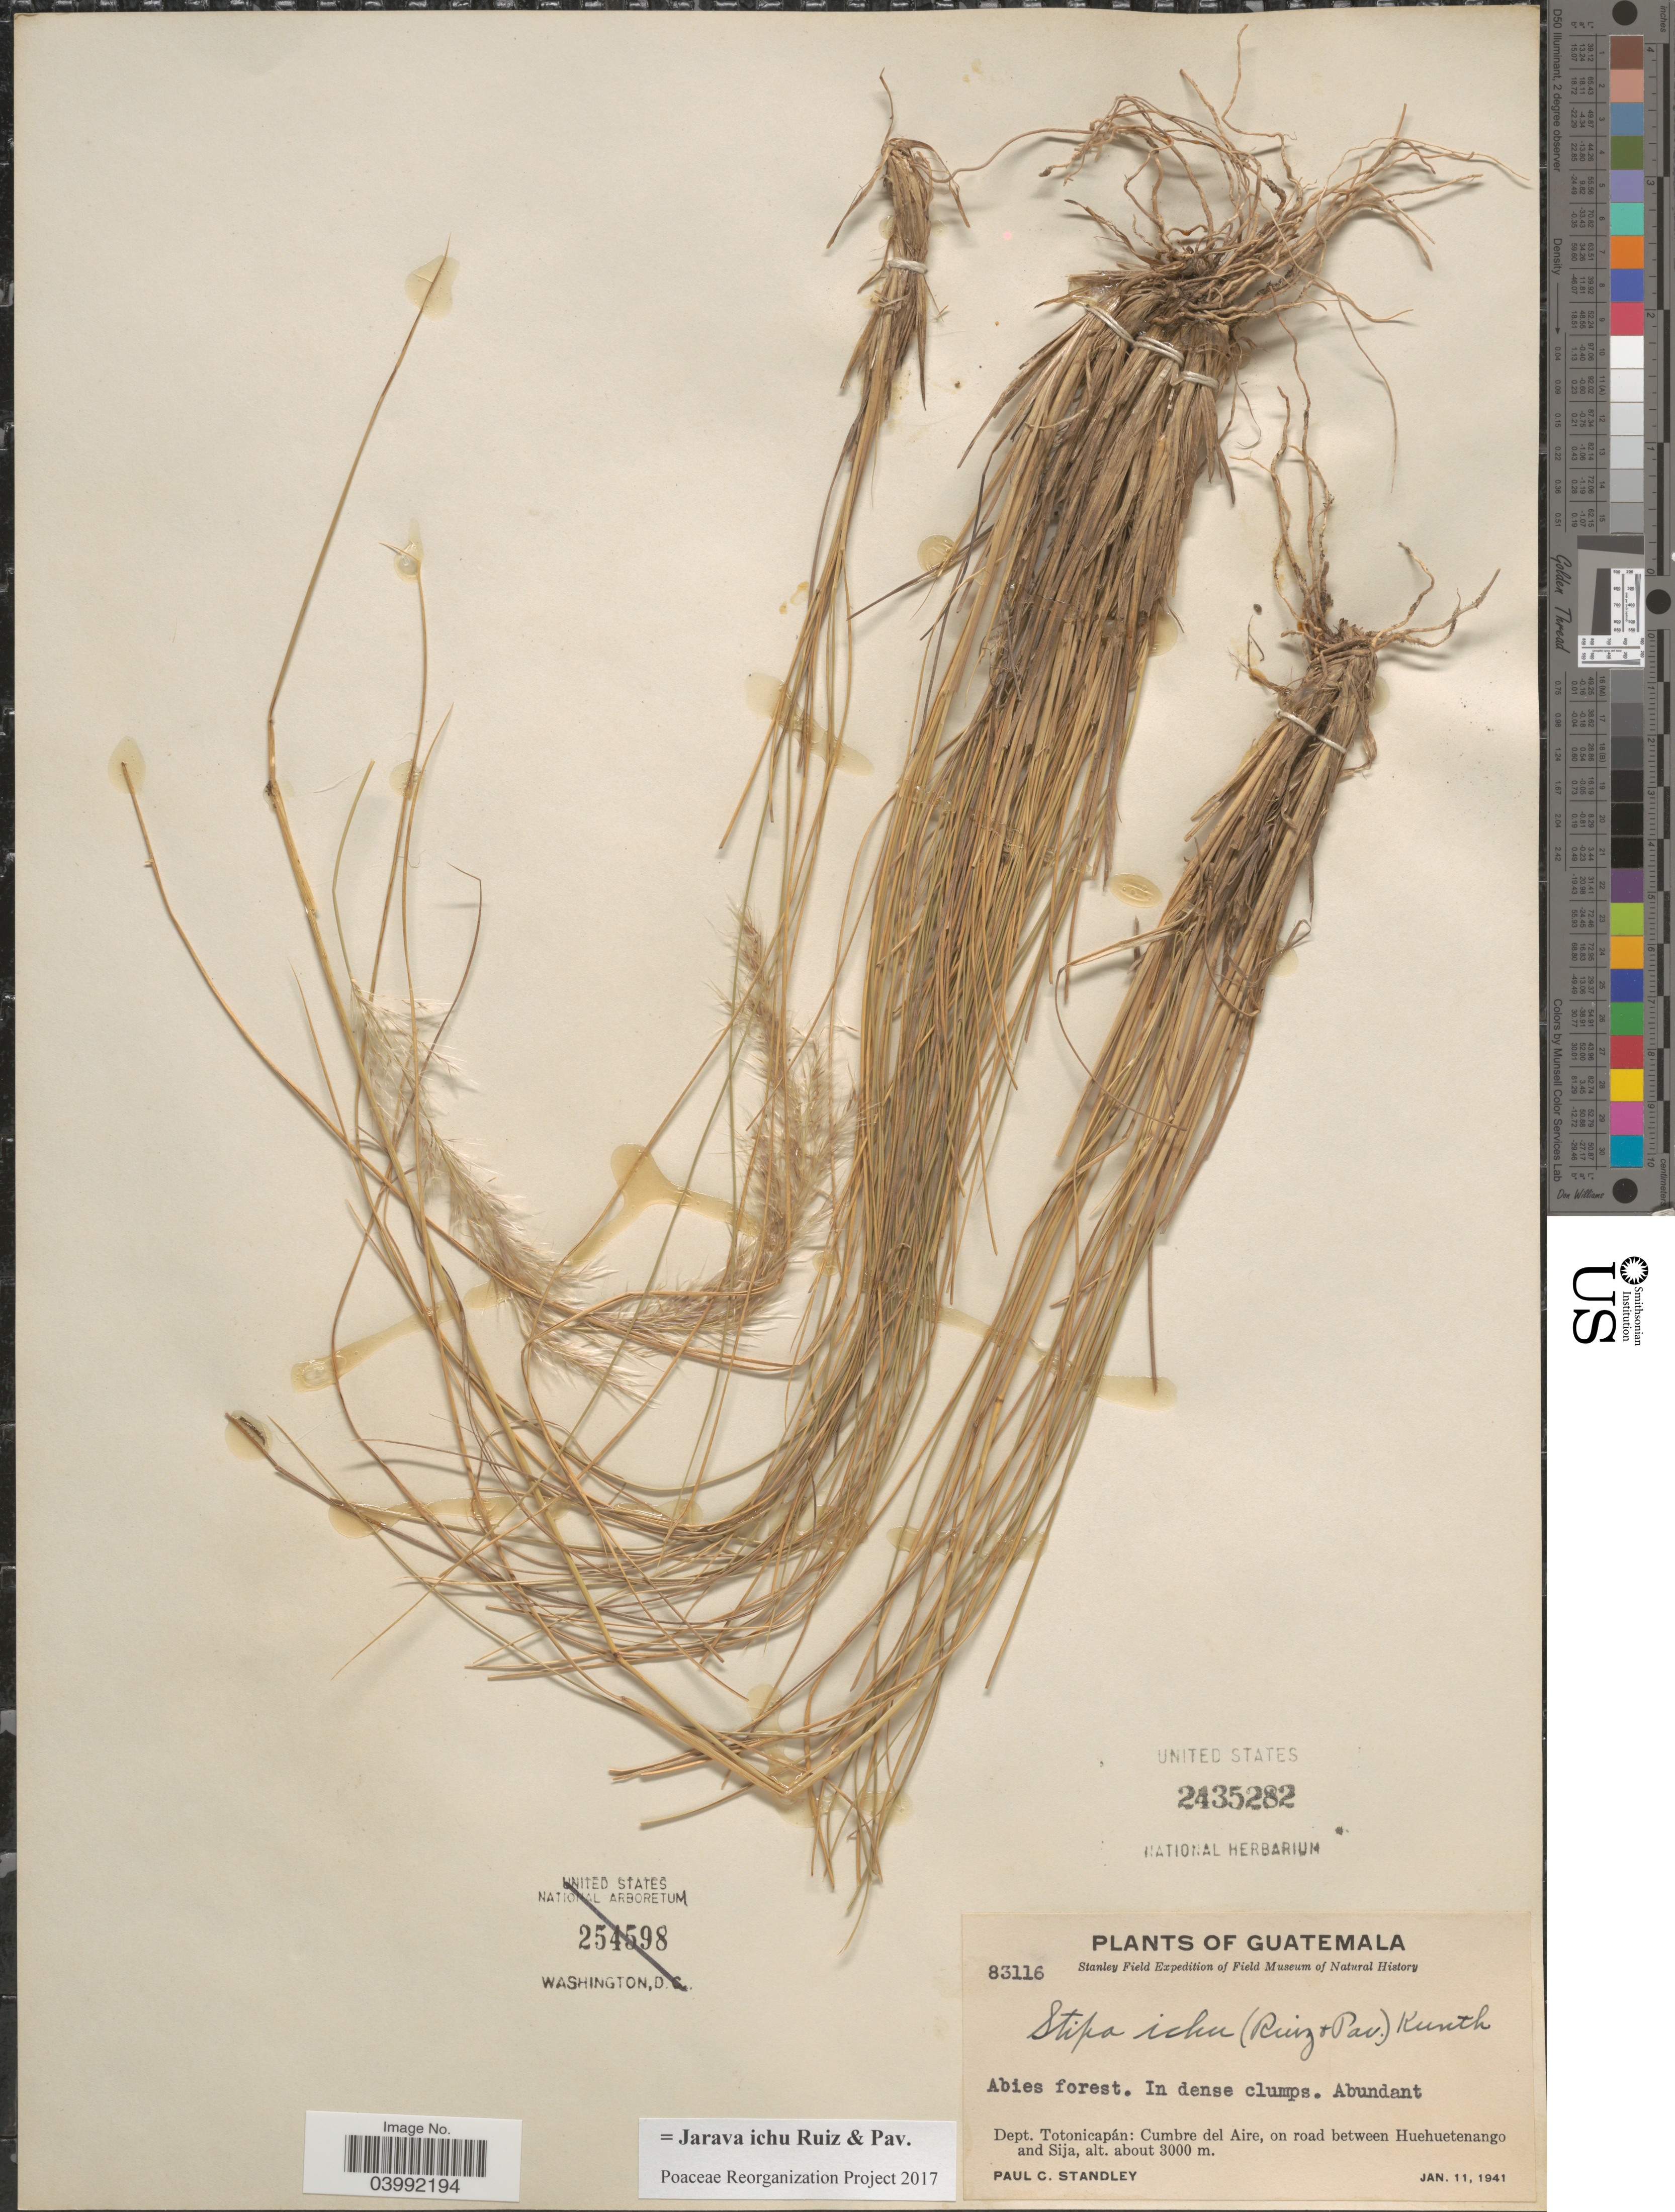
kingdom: Plantae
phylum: Tracheophyta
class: Liliopsida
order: Poales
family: Poaceae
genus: Jarava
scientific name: Jarava ichu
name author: Ruiz & Pav.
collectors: P. C. Standley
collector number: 83116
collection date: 1941-01-11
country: Guatemala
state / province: Totonicapan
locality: Dept. Totonicapán: Cumbre del Aire, on road between Huehuetenango and Sija.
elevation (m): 3000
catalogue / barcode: US 2435282